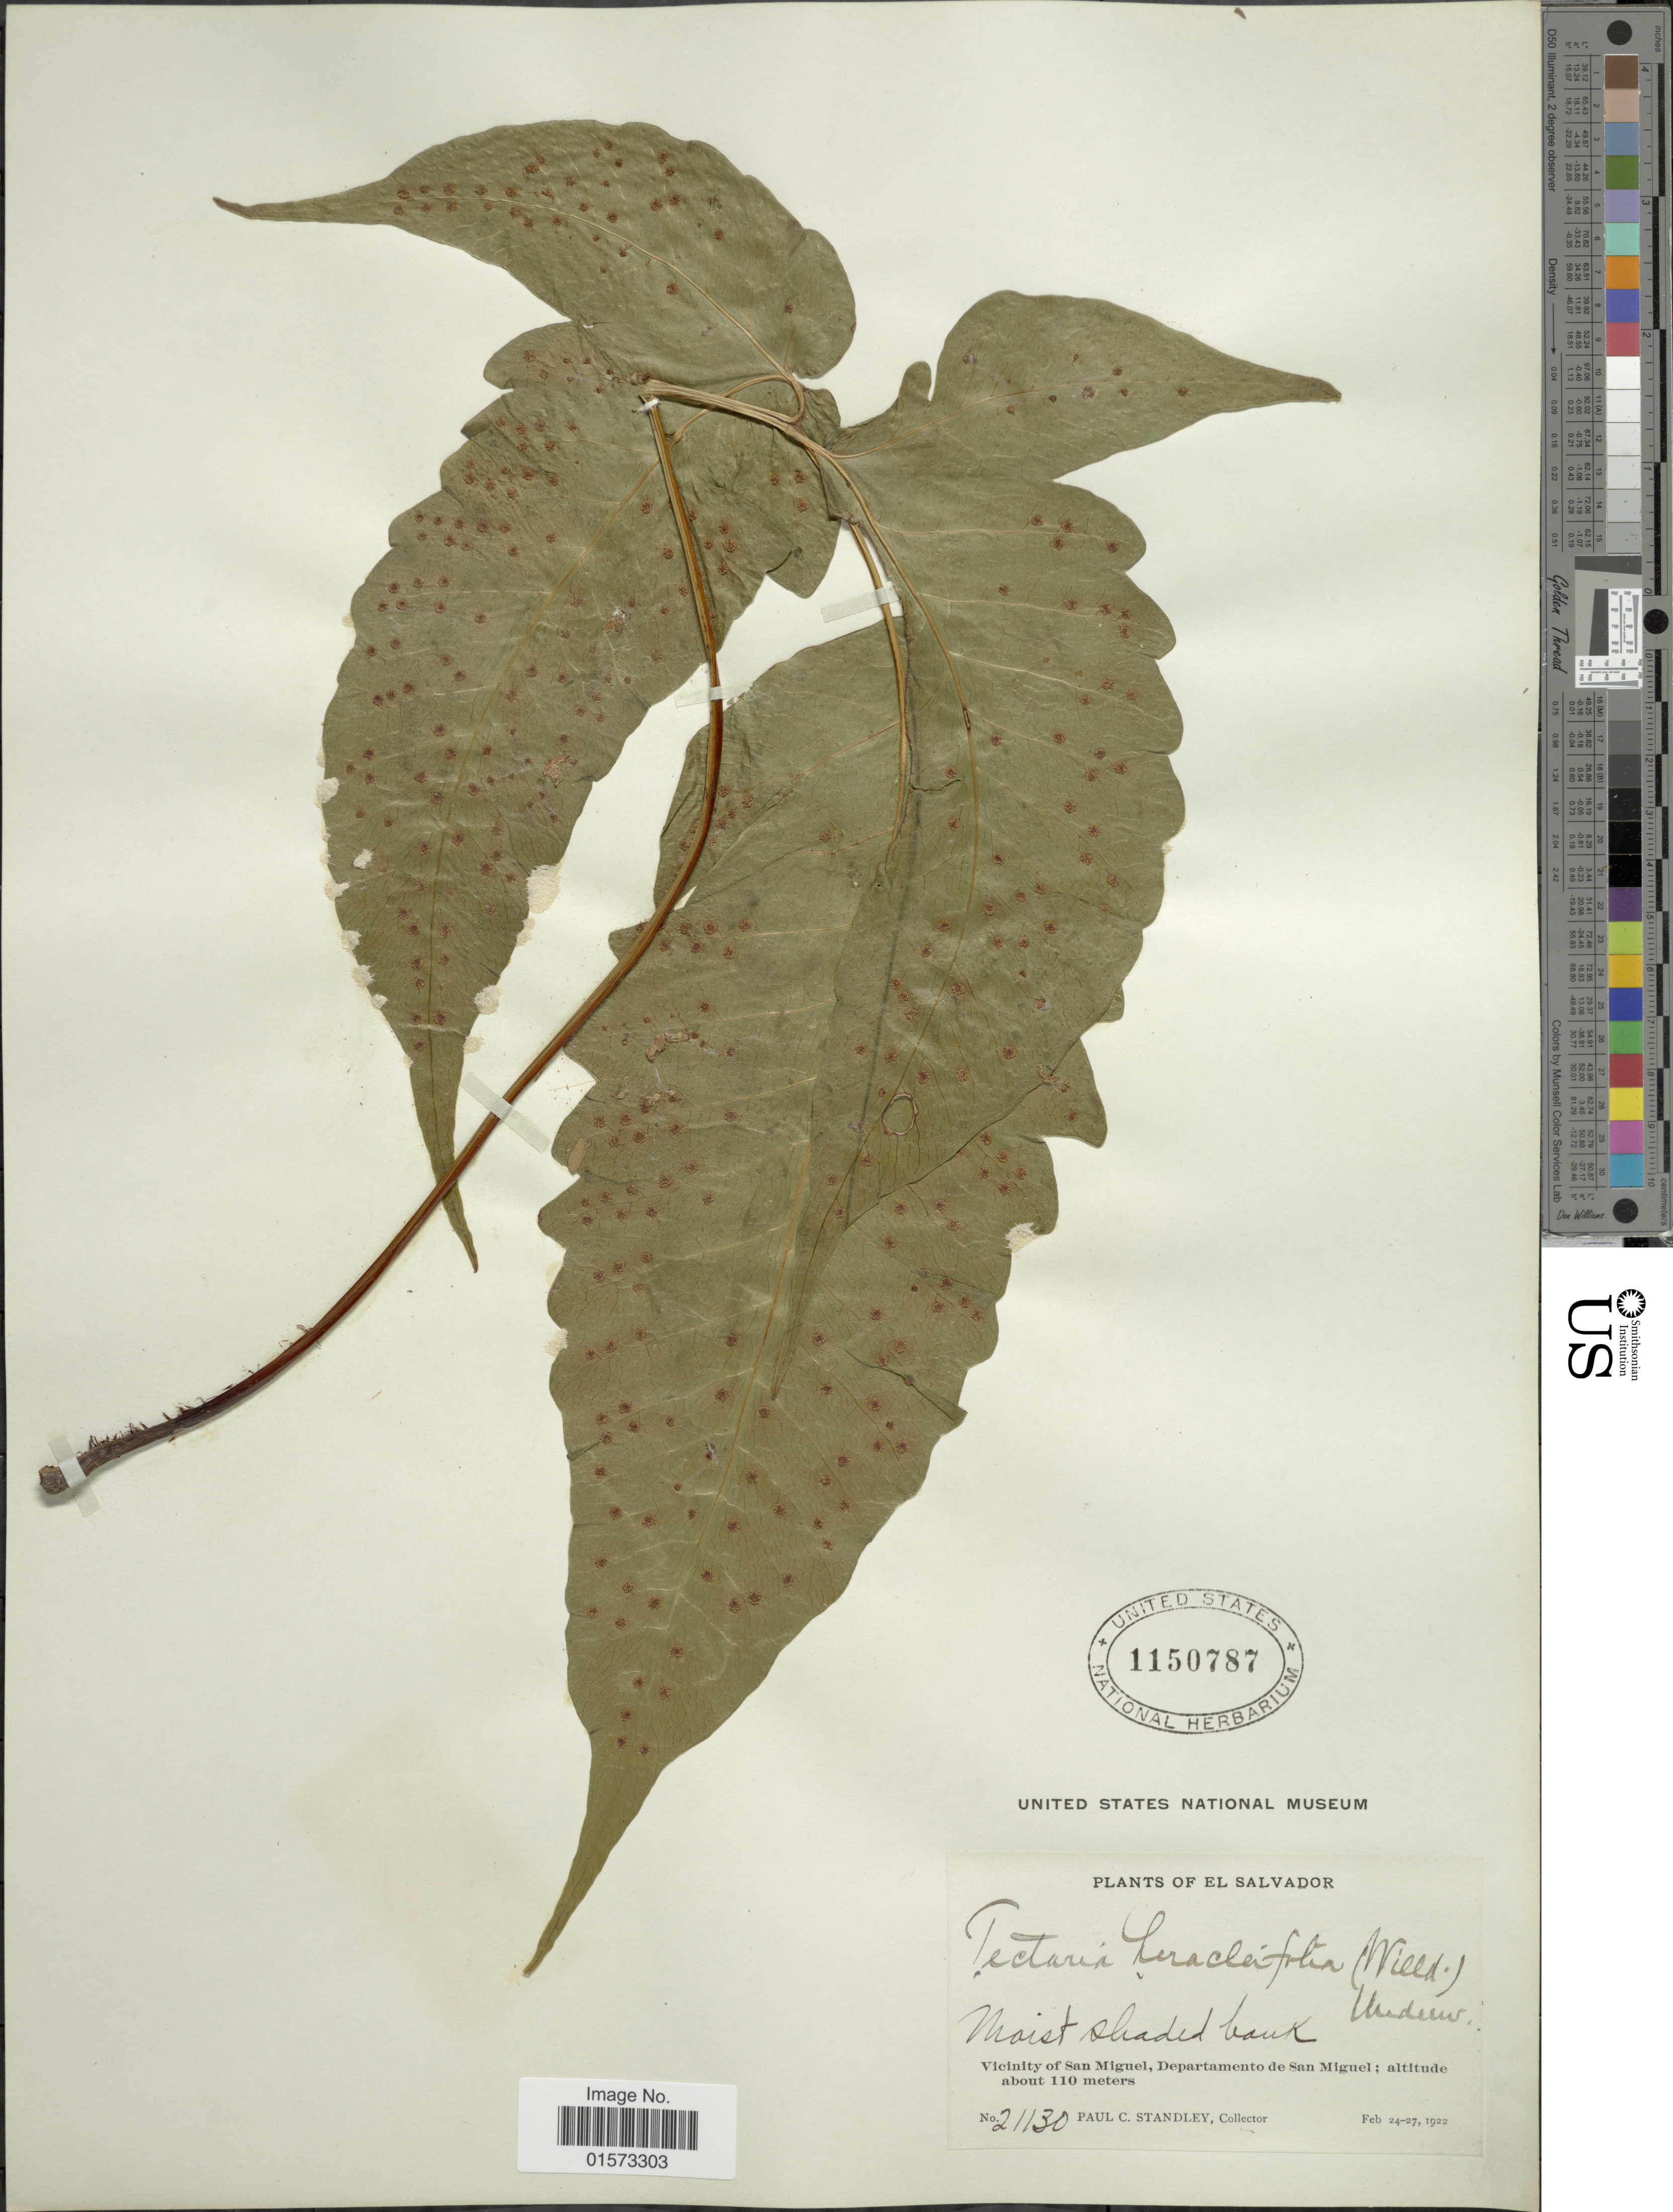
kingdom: Plantae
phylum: Tracheophyta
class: Polypodiopsida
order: Polypodiales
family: Tectariaceae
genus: Tectaria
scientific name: Tectaria heracleifolia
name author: (Willd.) Underw.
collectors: P. C. Standley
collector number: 21130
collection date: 1922-02-24/1922-02-27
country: El Salvador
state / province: San Miguel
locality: Vicinity of San Miguel, Departamento de San Miguel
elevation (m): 110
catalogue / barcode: US 1150787